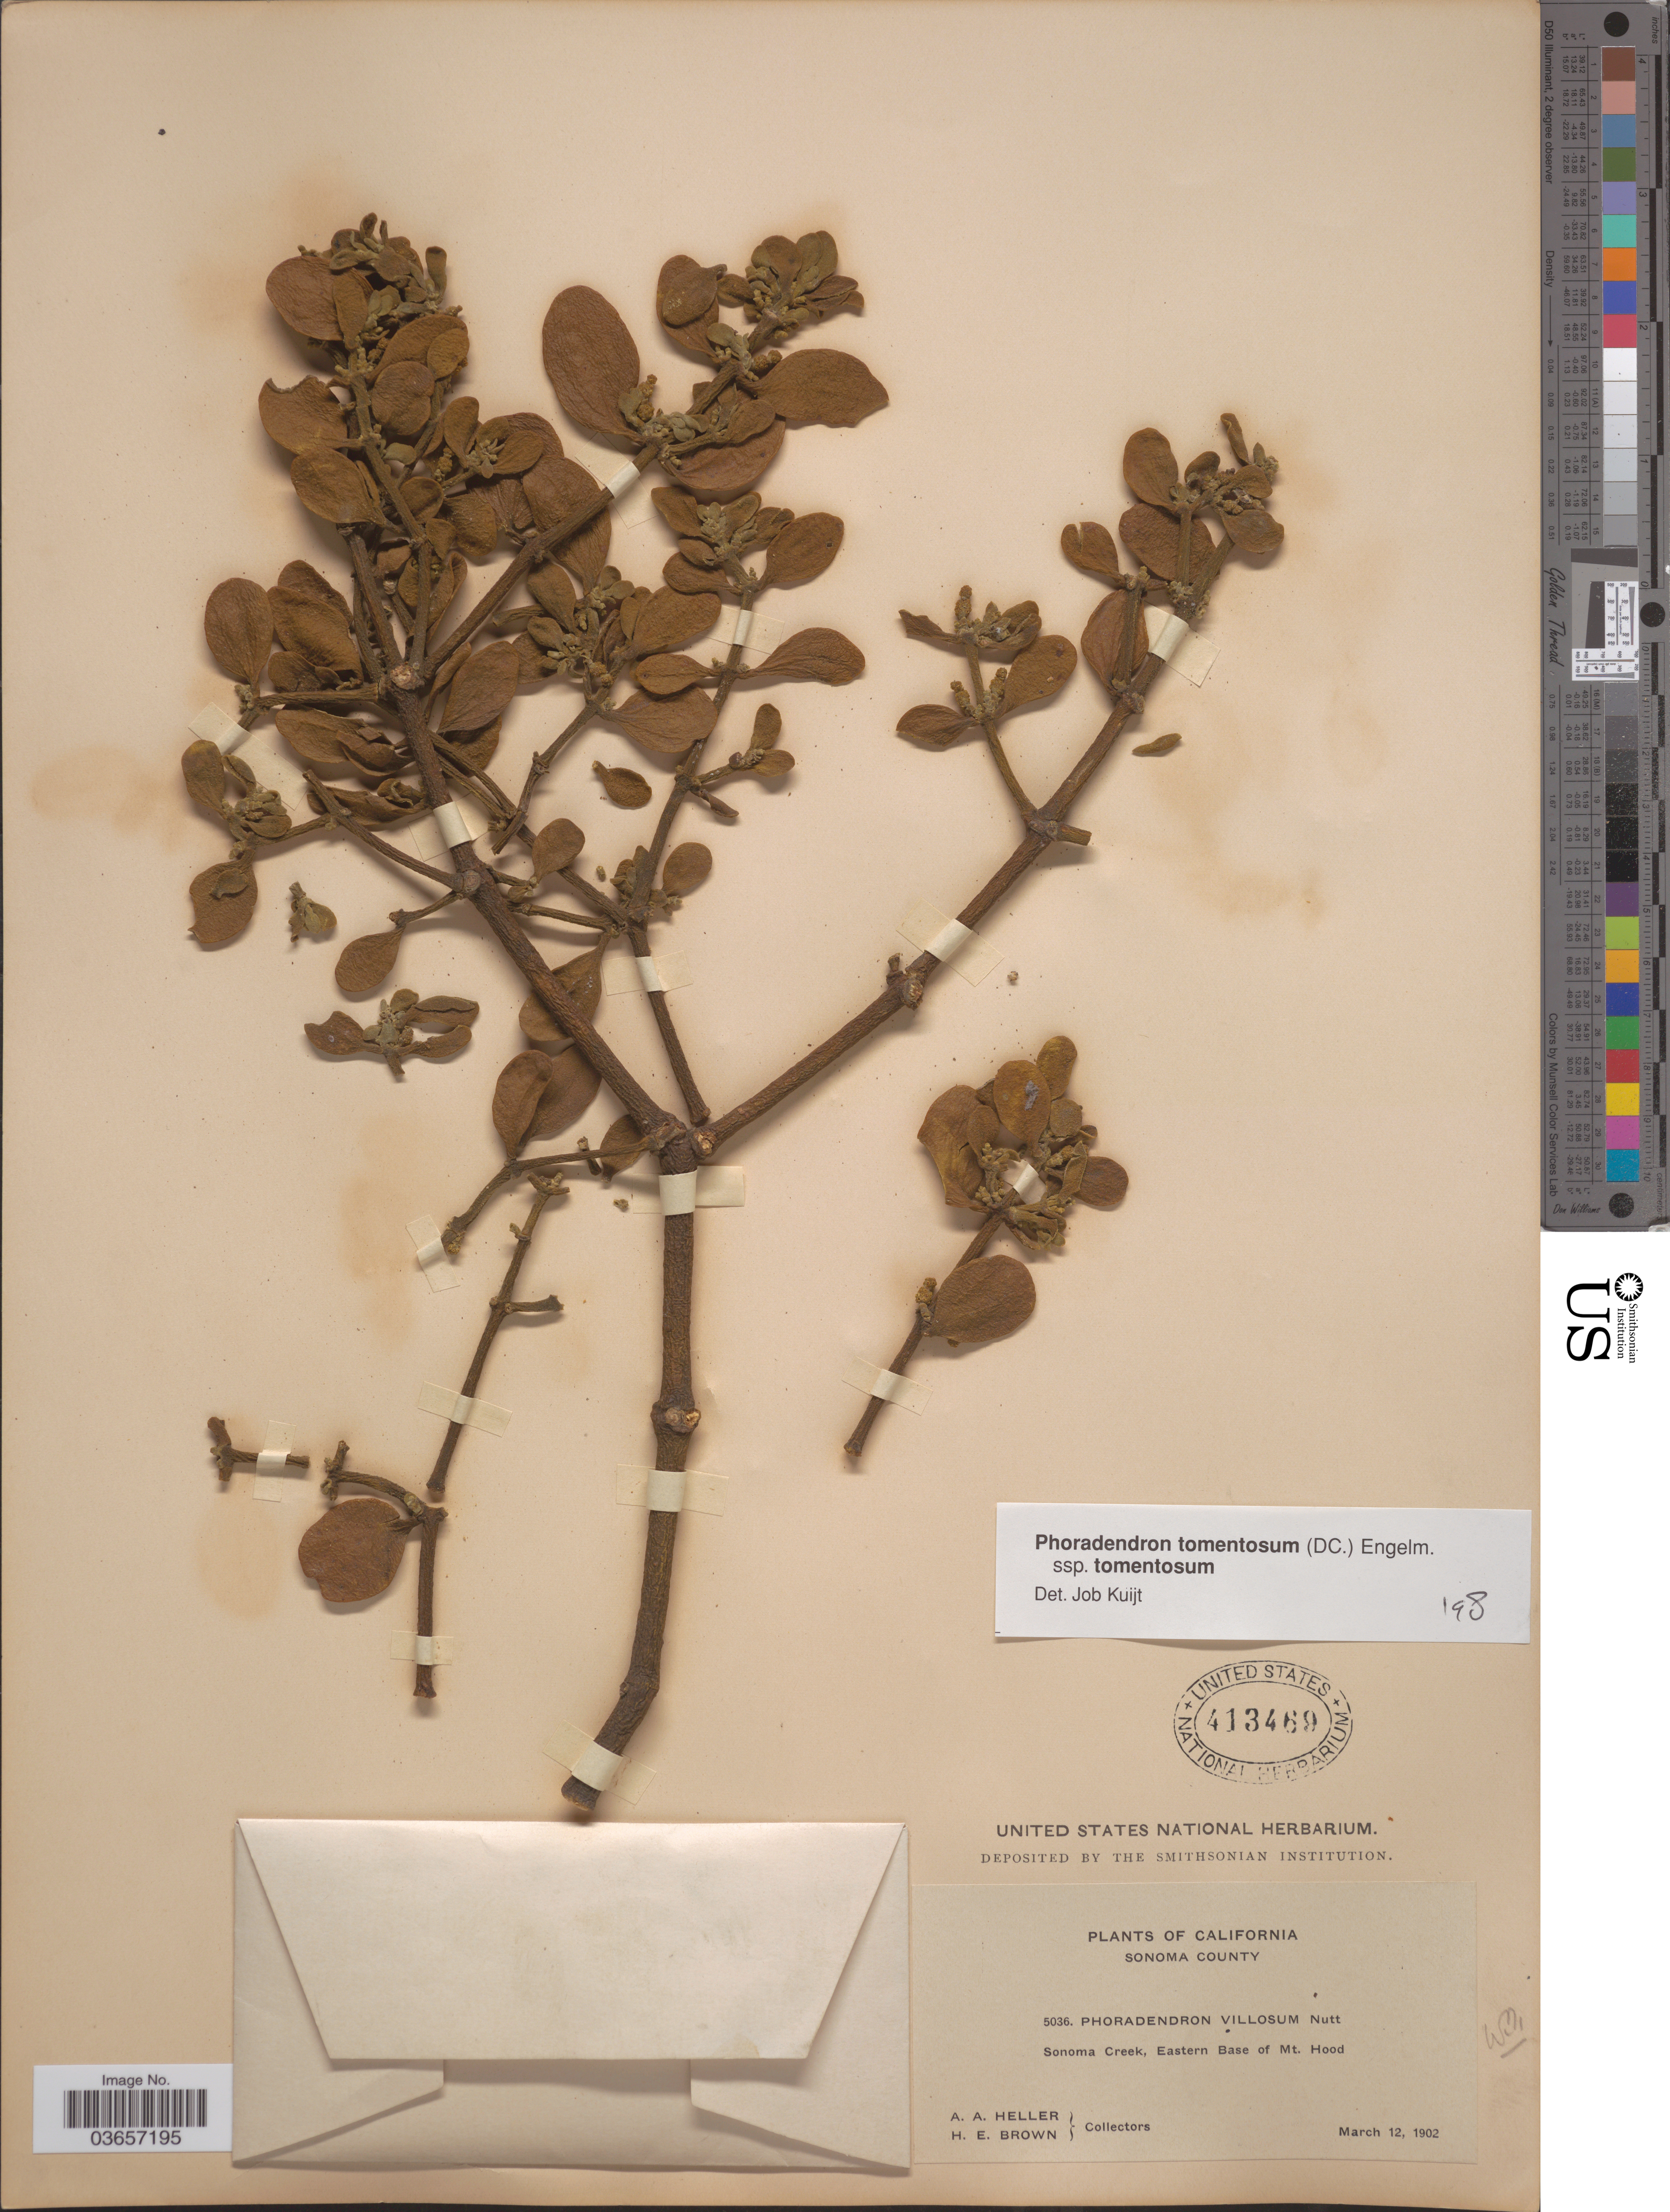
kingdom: Plantae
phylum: Tracheophyta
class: Magnoliopsida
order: Santalales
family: Viscaceae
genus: Phoradendron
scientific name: Phoradendron tomentosum subsp. tomentosum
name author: DC.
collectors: A. A. Heller & H. E. Brown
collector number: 5036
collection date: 1902-03-12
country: United States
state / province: California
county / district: Sonoma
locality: Sonoma County. Sonoma Creek, Eastern Base of Mt. Hood.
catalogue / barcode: US 413469